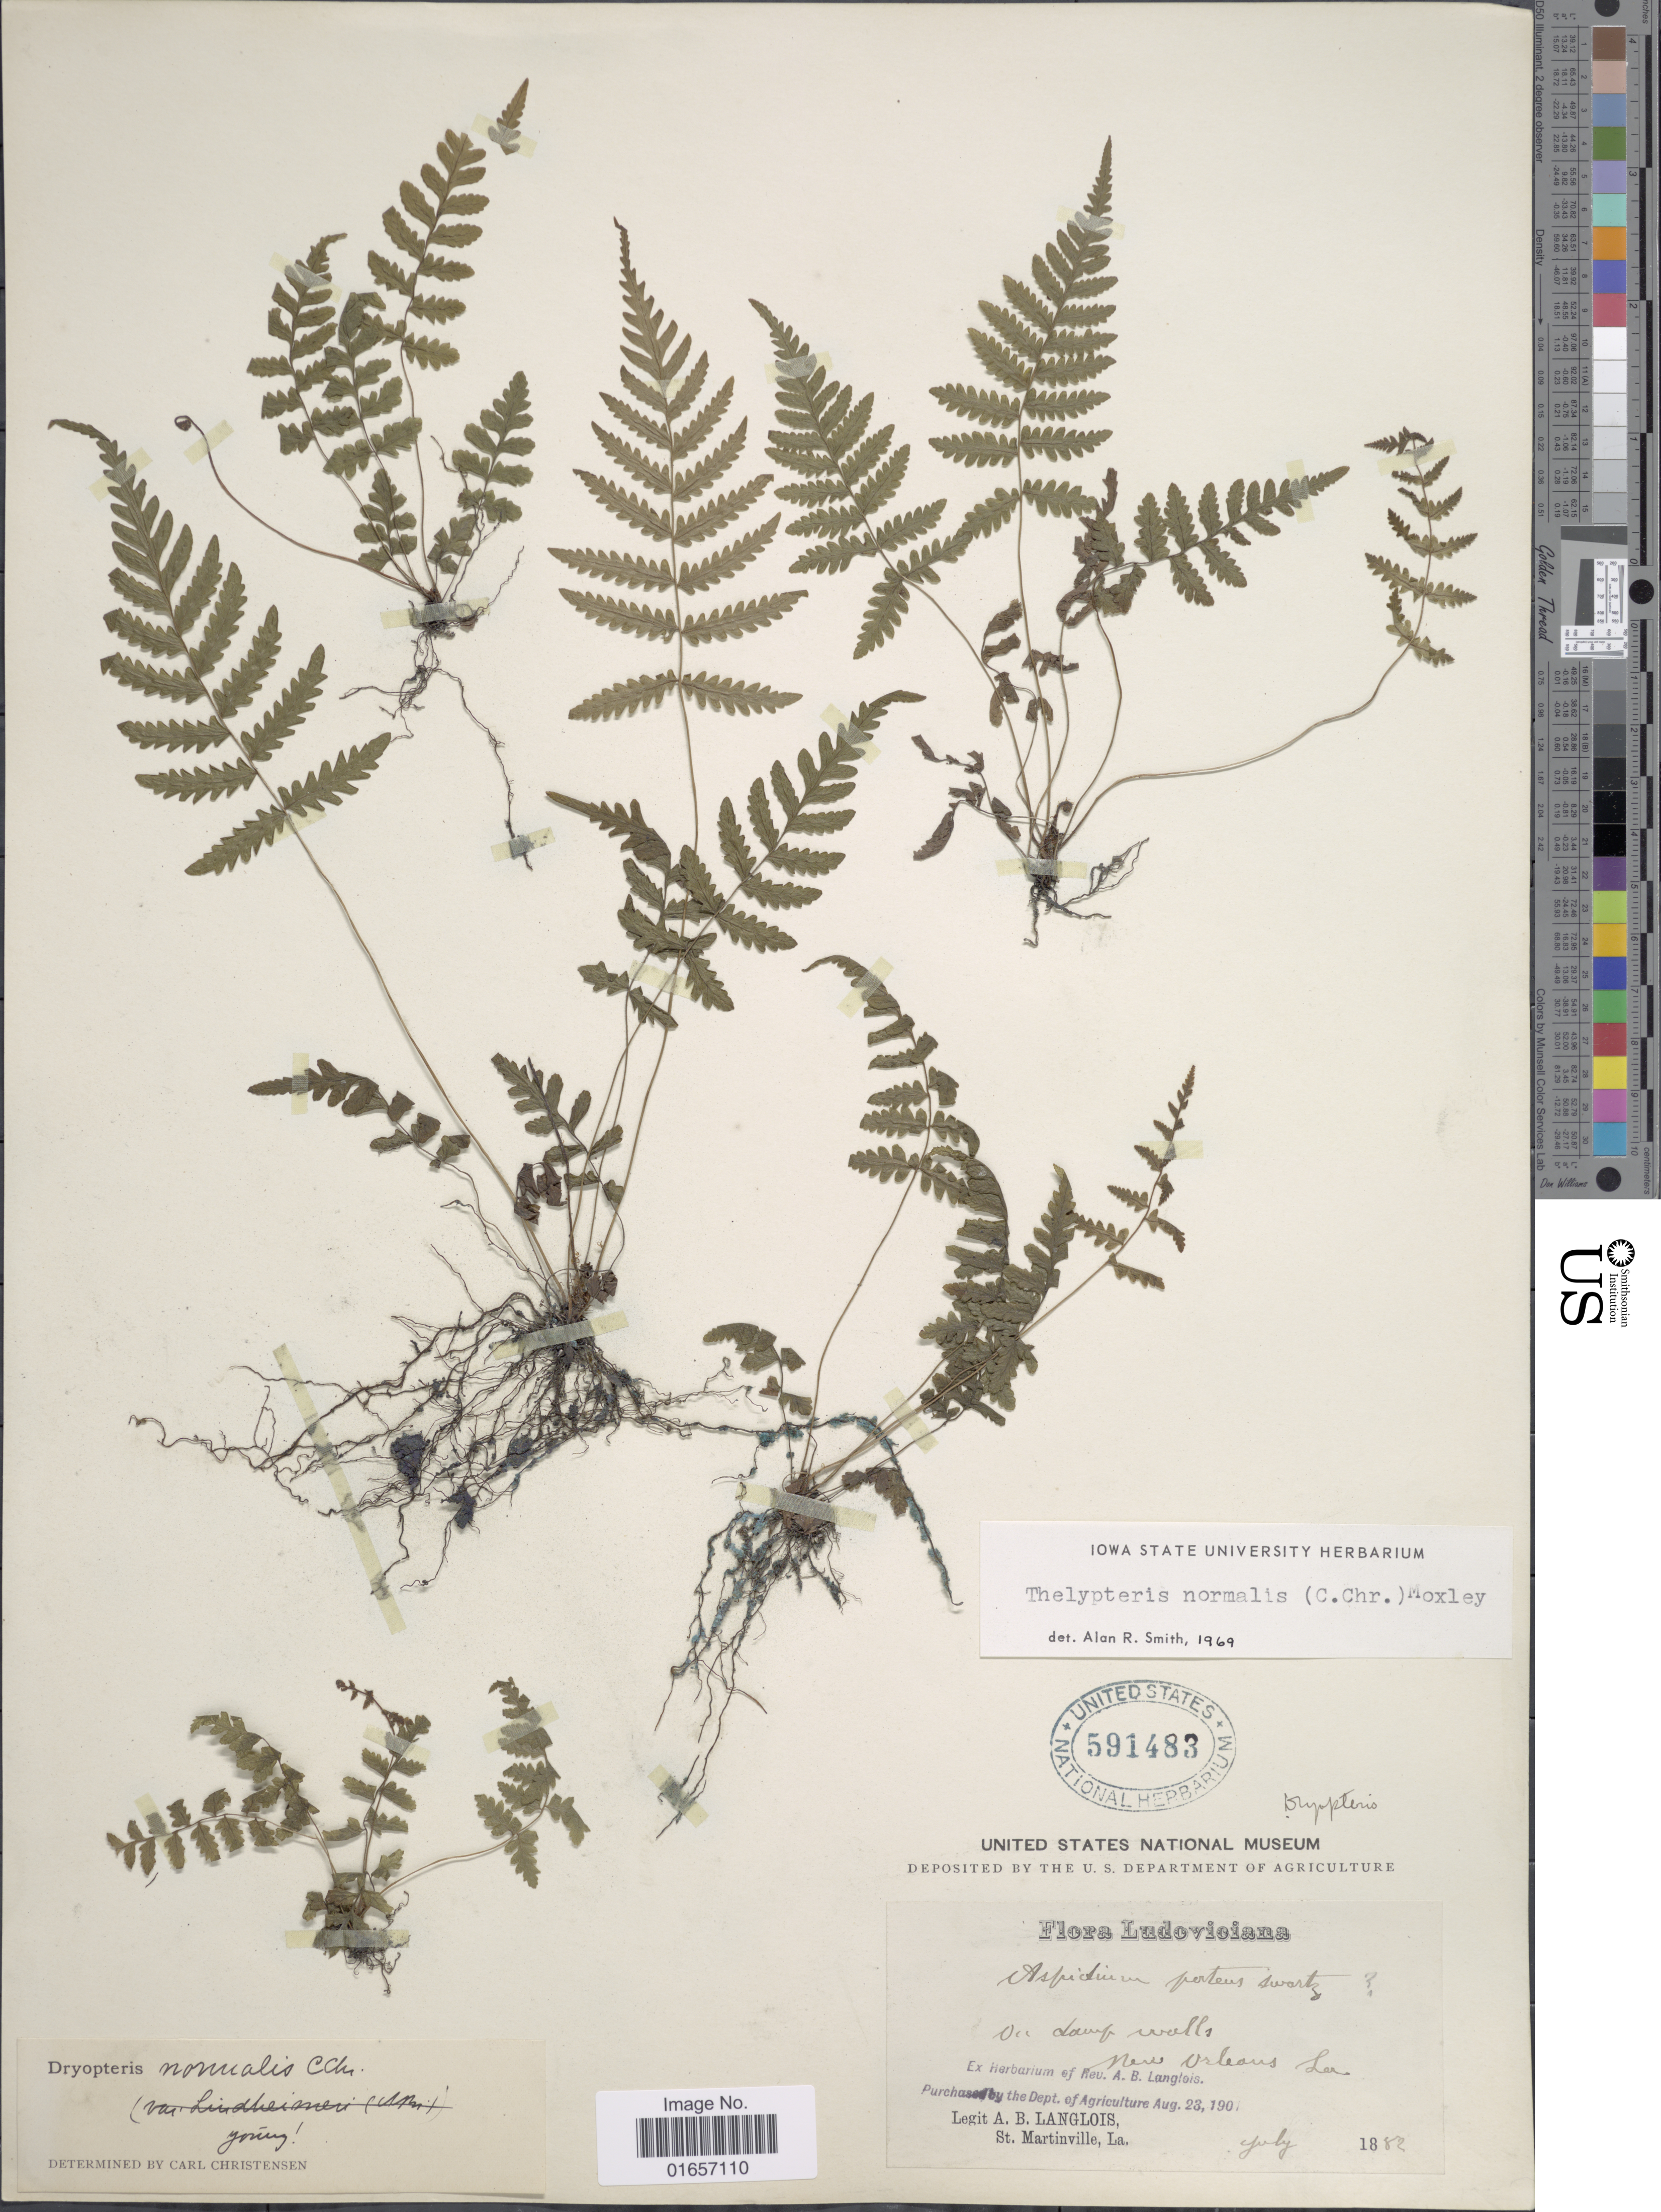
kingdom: Plantae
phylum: Tracheophyta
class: Polypodiopsida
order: Polypodiales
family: Thelypteridaceae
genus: Christella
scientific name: Christella kunthii comb. ined.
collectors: A. Langlois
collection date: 1882-07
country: United States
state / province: Louisiana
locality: Ludoviciana, New Orleans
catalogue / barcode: US 591483